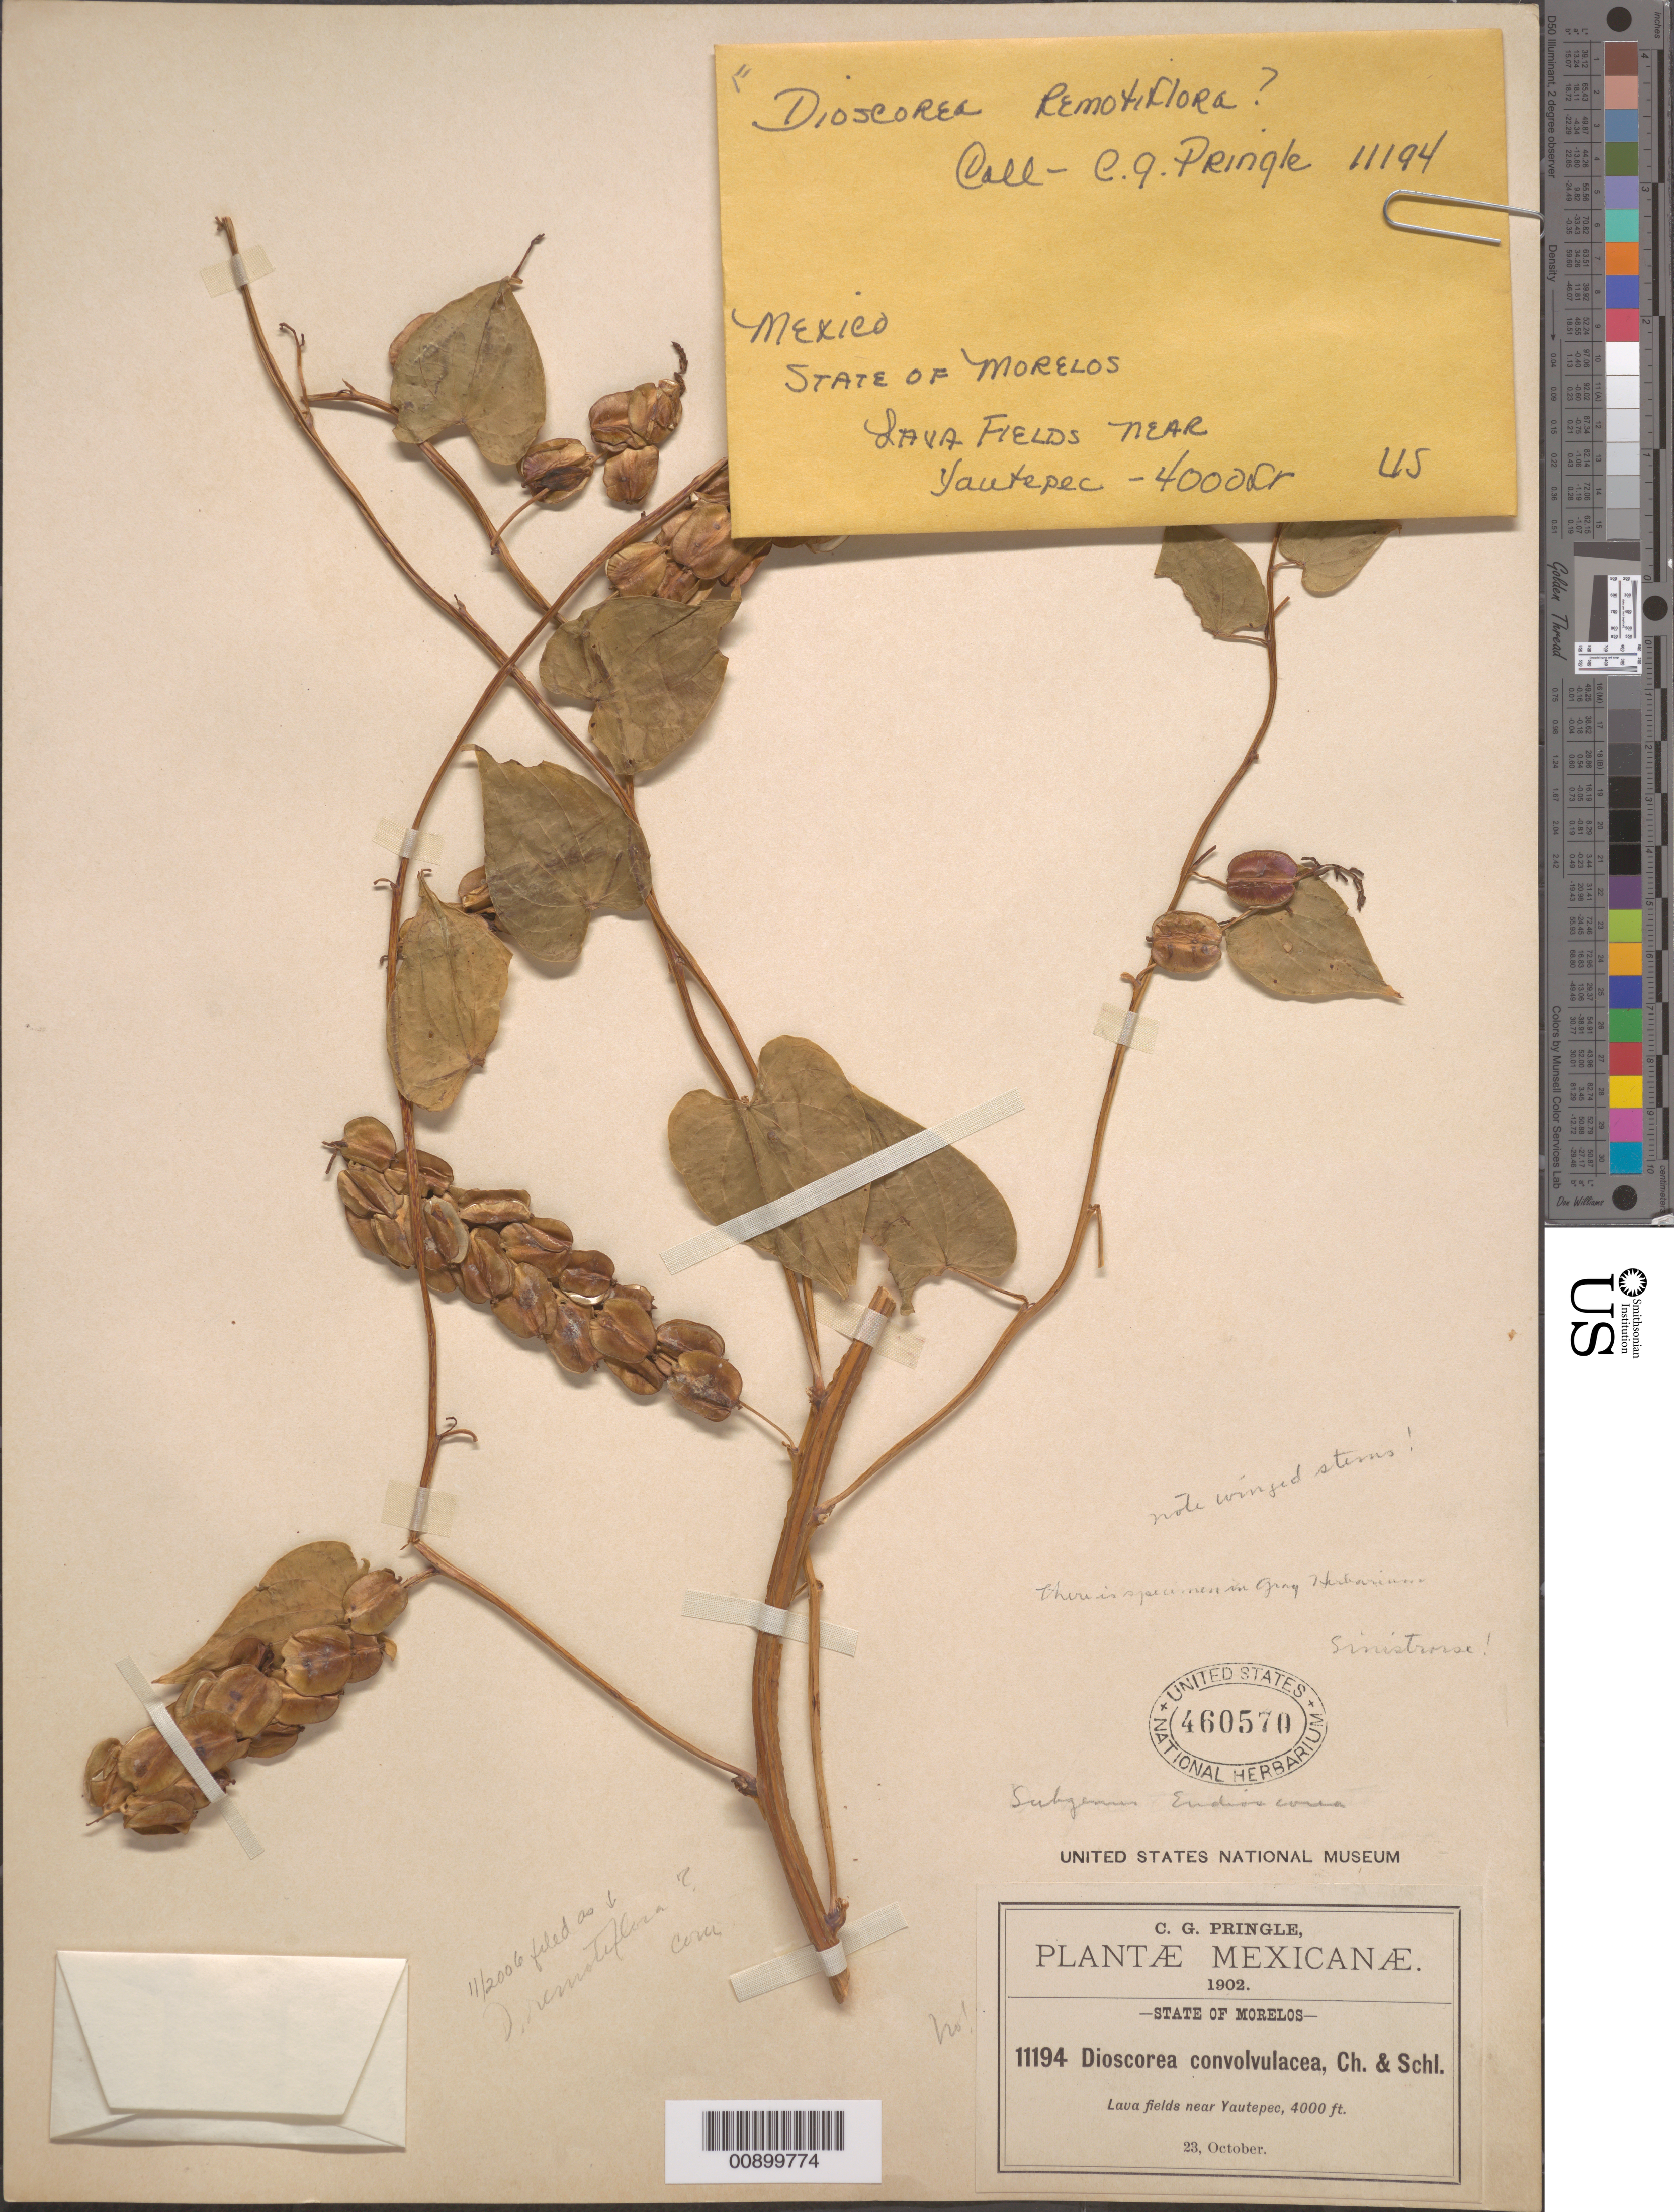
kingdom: Plantae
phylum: Tracheophyta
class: Liliopsida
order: Dioscoreales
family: Dioscoreaceae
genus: Dioscorea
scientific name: Dioscorea remotiflora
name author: Kunth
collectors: C. G. Pringle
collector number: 11194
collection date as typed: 23 Oct 1902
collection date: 1902-10-23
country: Mexico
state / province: Morelos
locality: Near Yautepec, Morelos.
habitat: Lava fields.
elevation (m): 1219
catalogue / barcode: US 460570